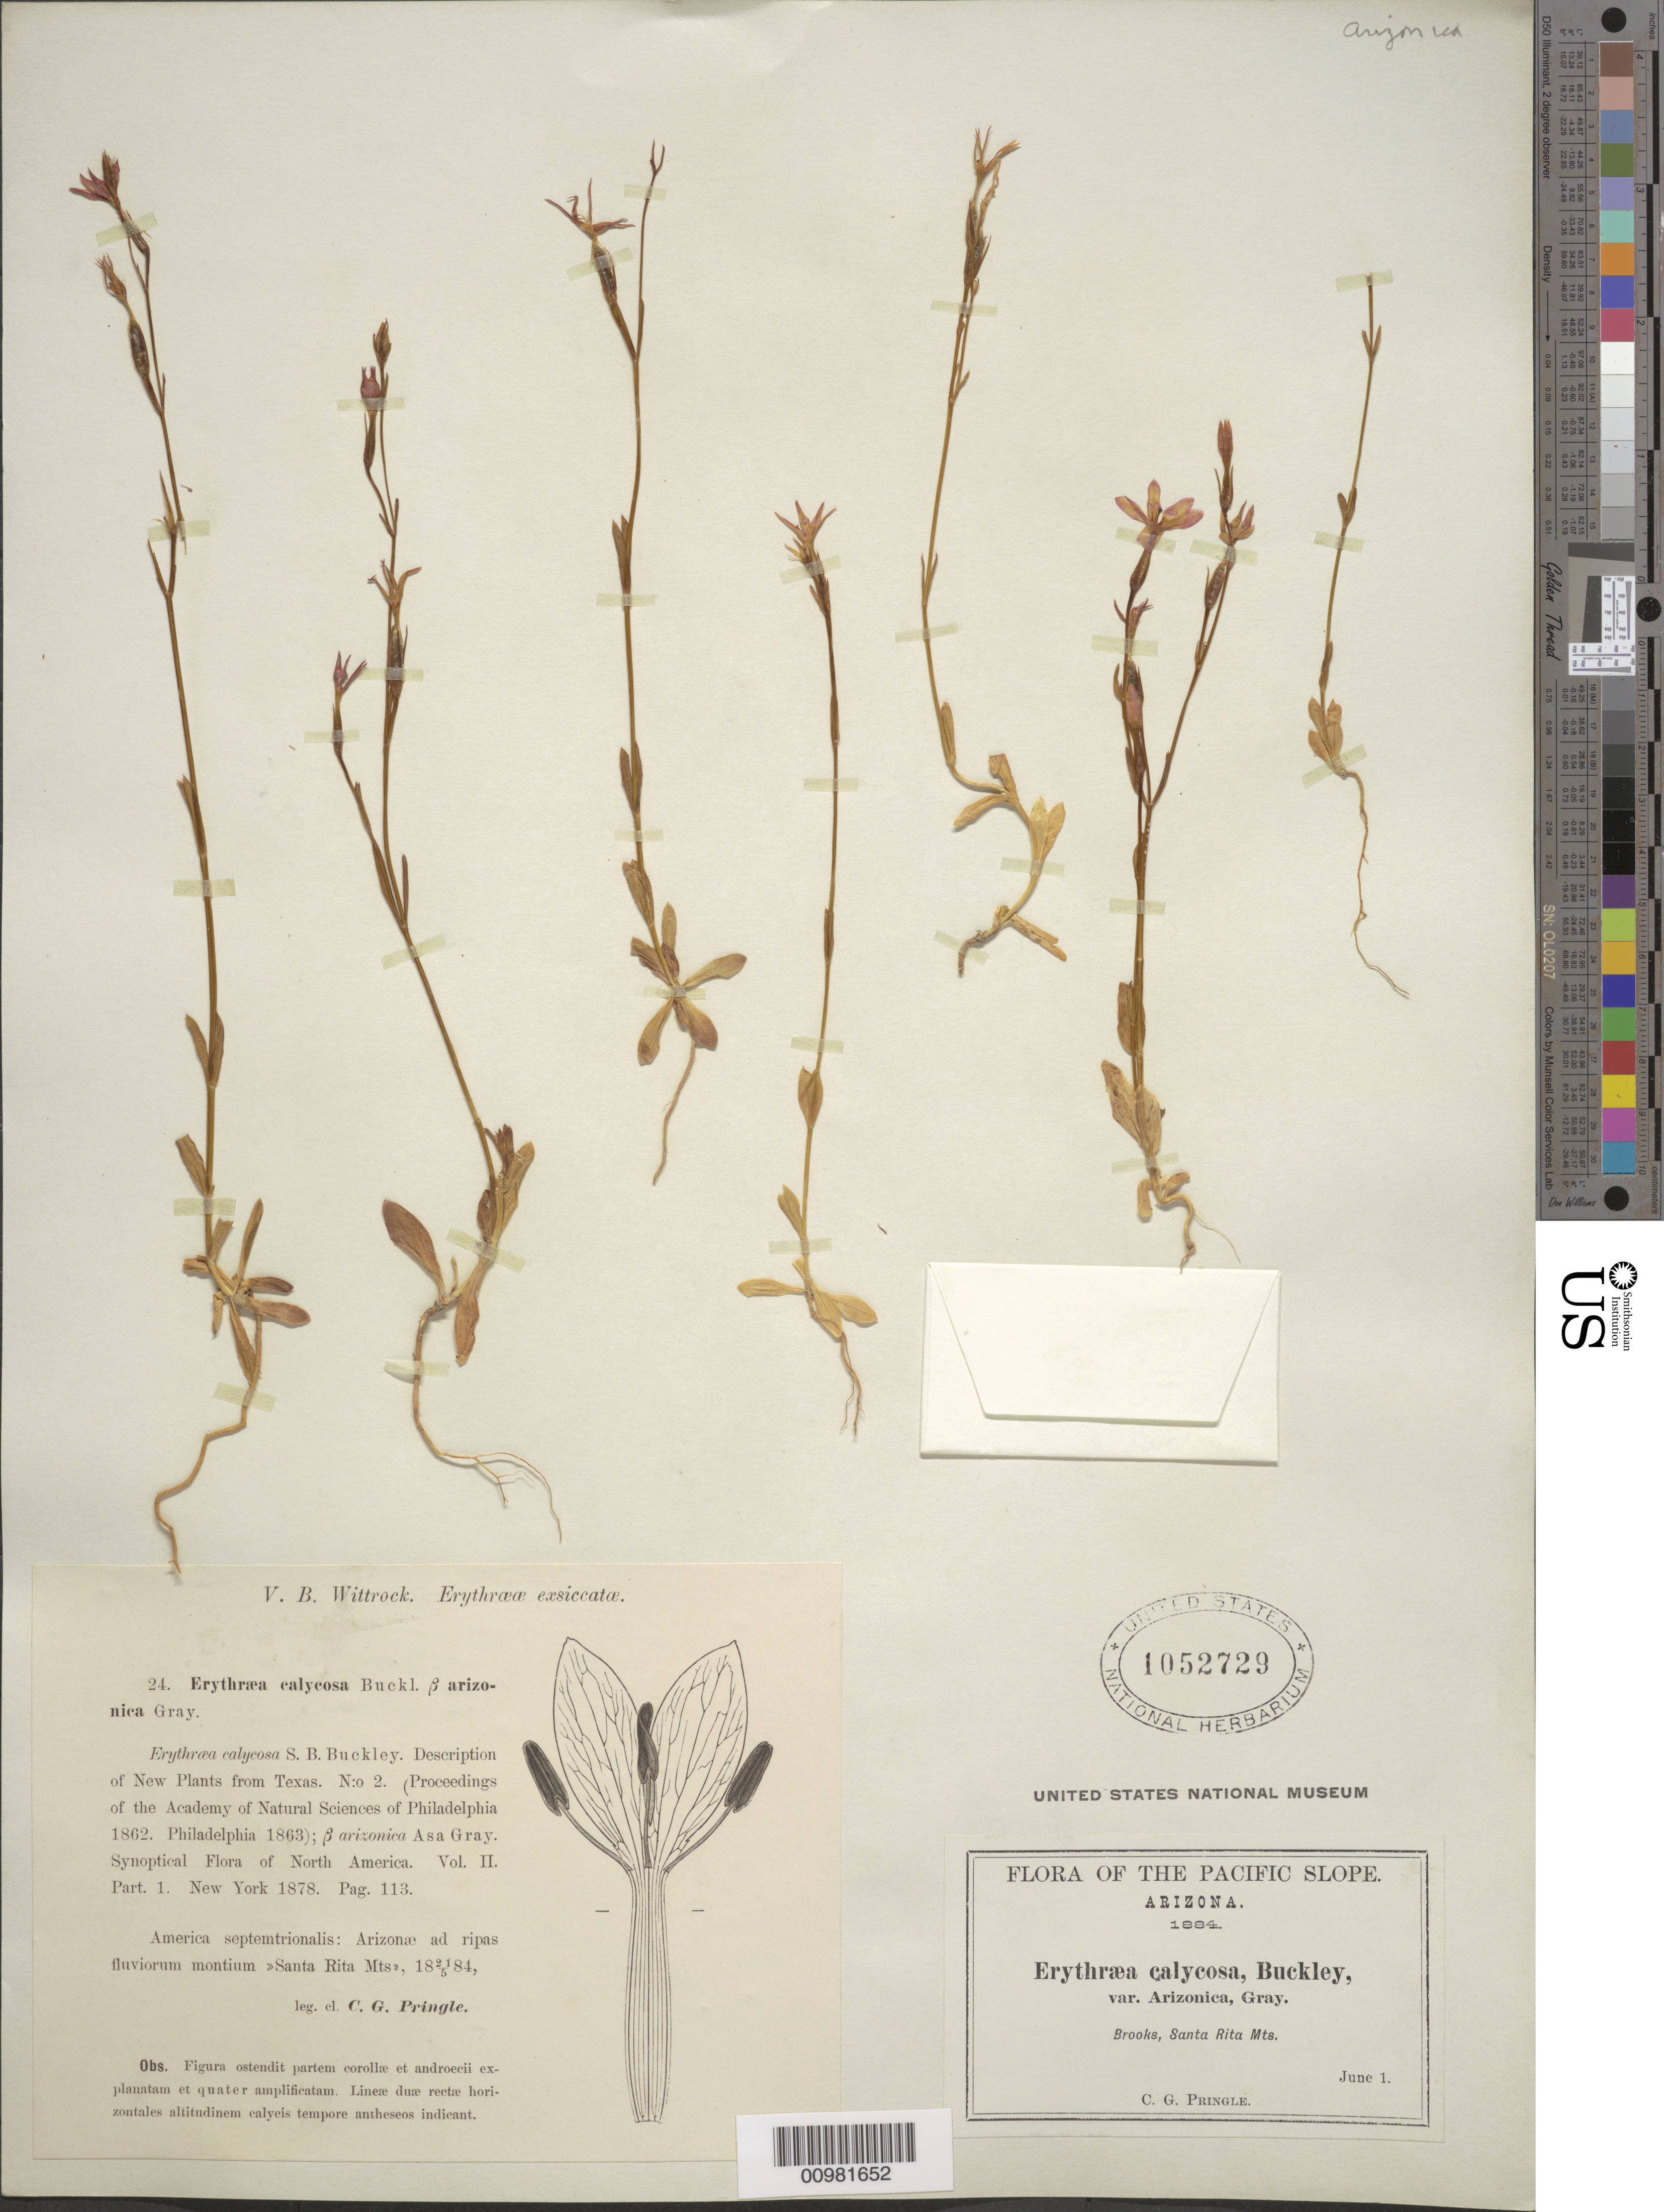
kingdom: Plantae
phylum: Tracheophyta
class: Magnoliopsida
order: Gentianales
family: Gentianaceae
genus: Centaurium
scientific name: Centaurium calycosum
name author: (Buckley) Buckley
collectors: C. G. Pringle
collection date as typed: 01 Jun 1884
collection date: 1884-06-01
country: United States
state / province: Arizona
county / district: Santa Cruz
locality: Santa Rita Mts, Brooks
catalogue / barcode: US 1052729